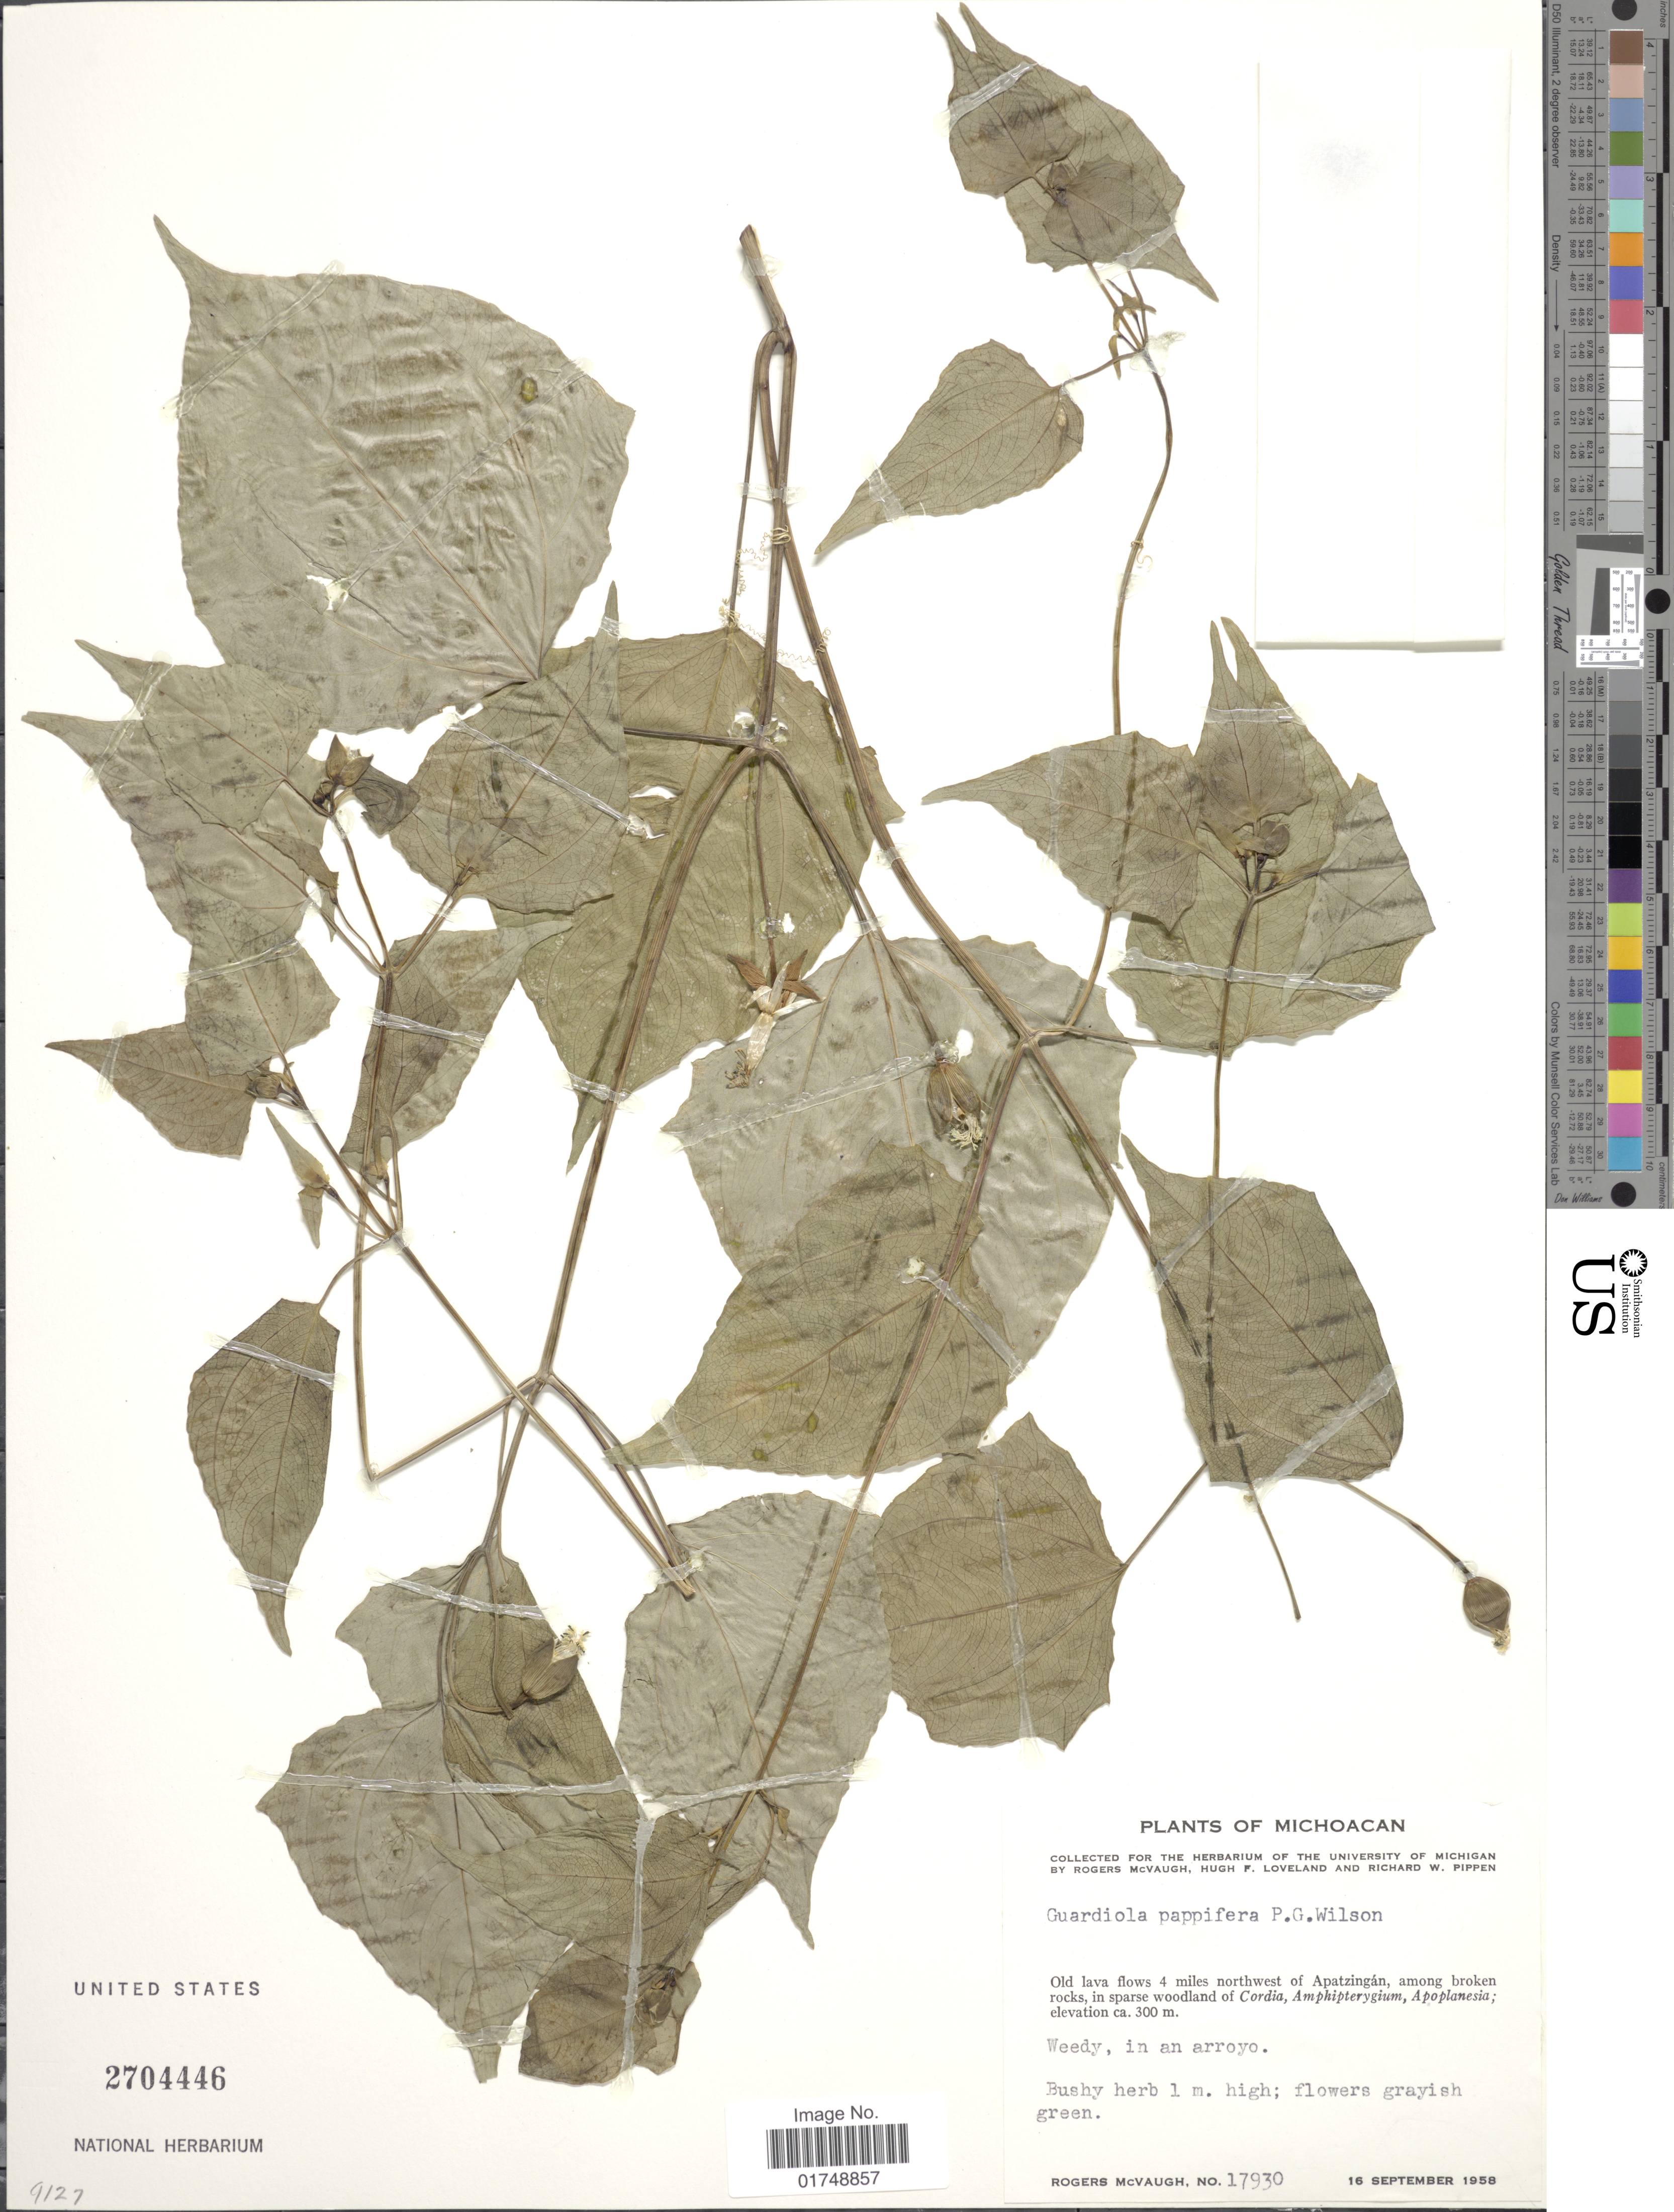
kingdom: Plantae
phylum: Tracheophyta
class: Magnoliopsida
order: Asterales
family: Asteraceae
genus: Guardiola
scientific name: Guardiola pupifera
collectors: R. McVaugh, H. Loveland & R. W. Pippen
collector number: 17930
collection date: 1958-09-16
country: Mexico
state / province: Michoacán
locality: Old lava flows 4 miles northwest of Apatzingan, among broken rocks, in sparse woodland. Weedy, in an arroyo.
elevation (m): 300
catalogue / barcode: US 2704446